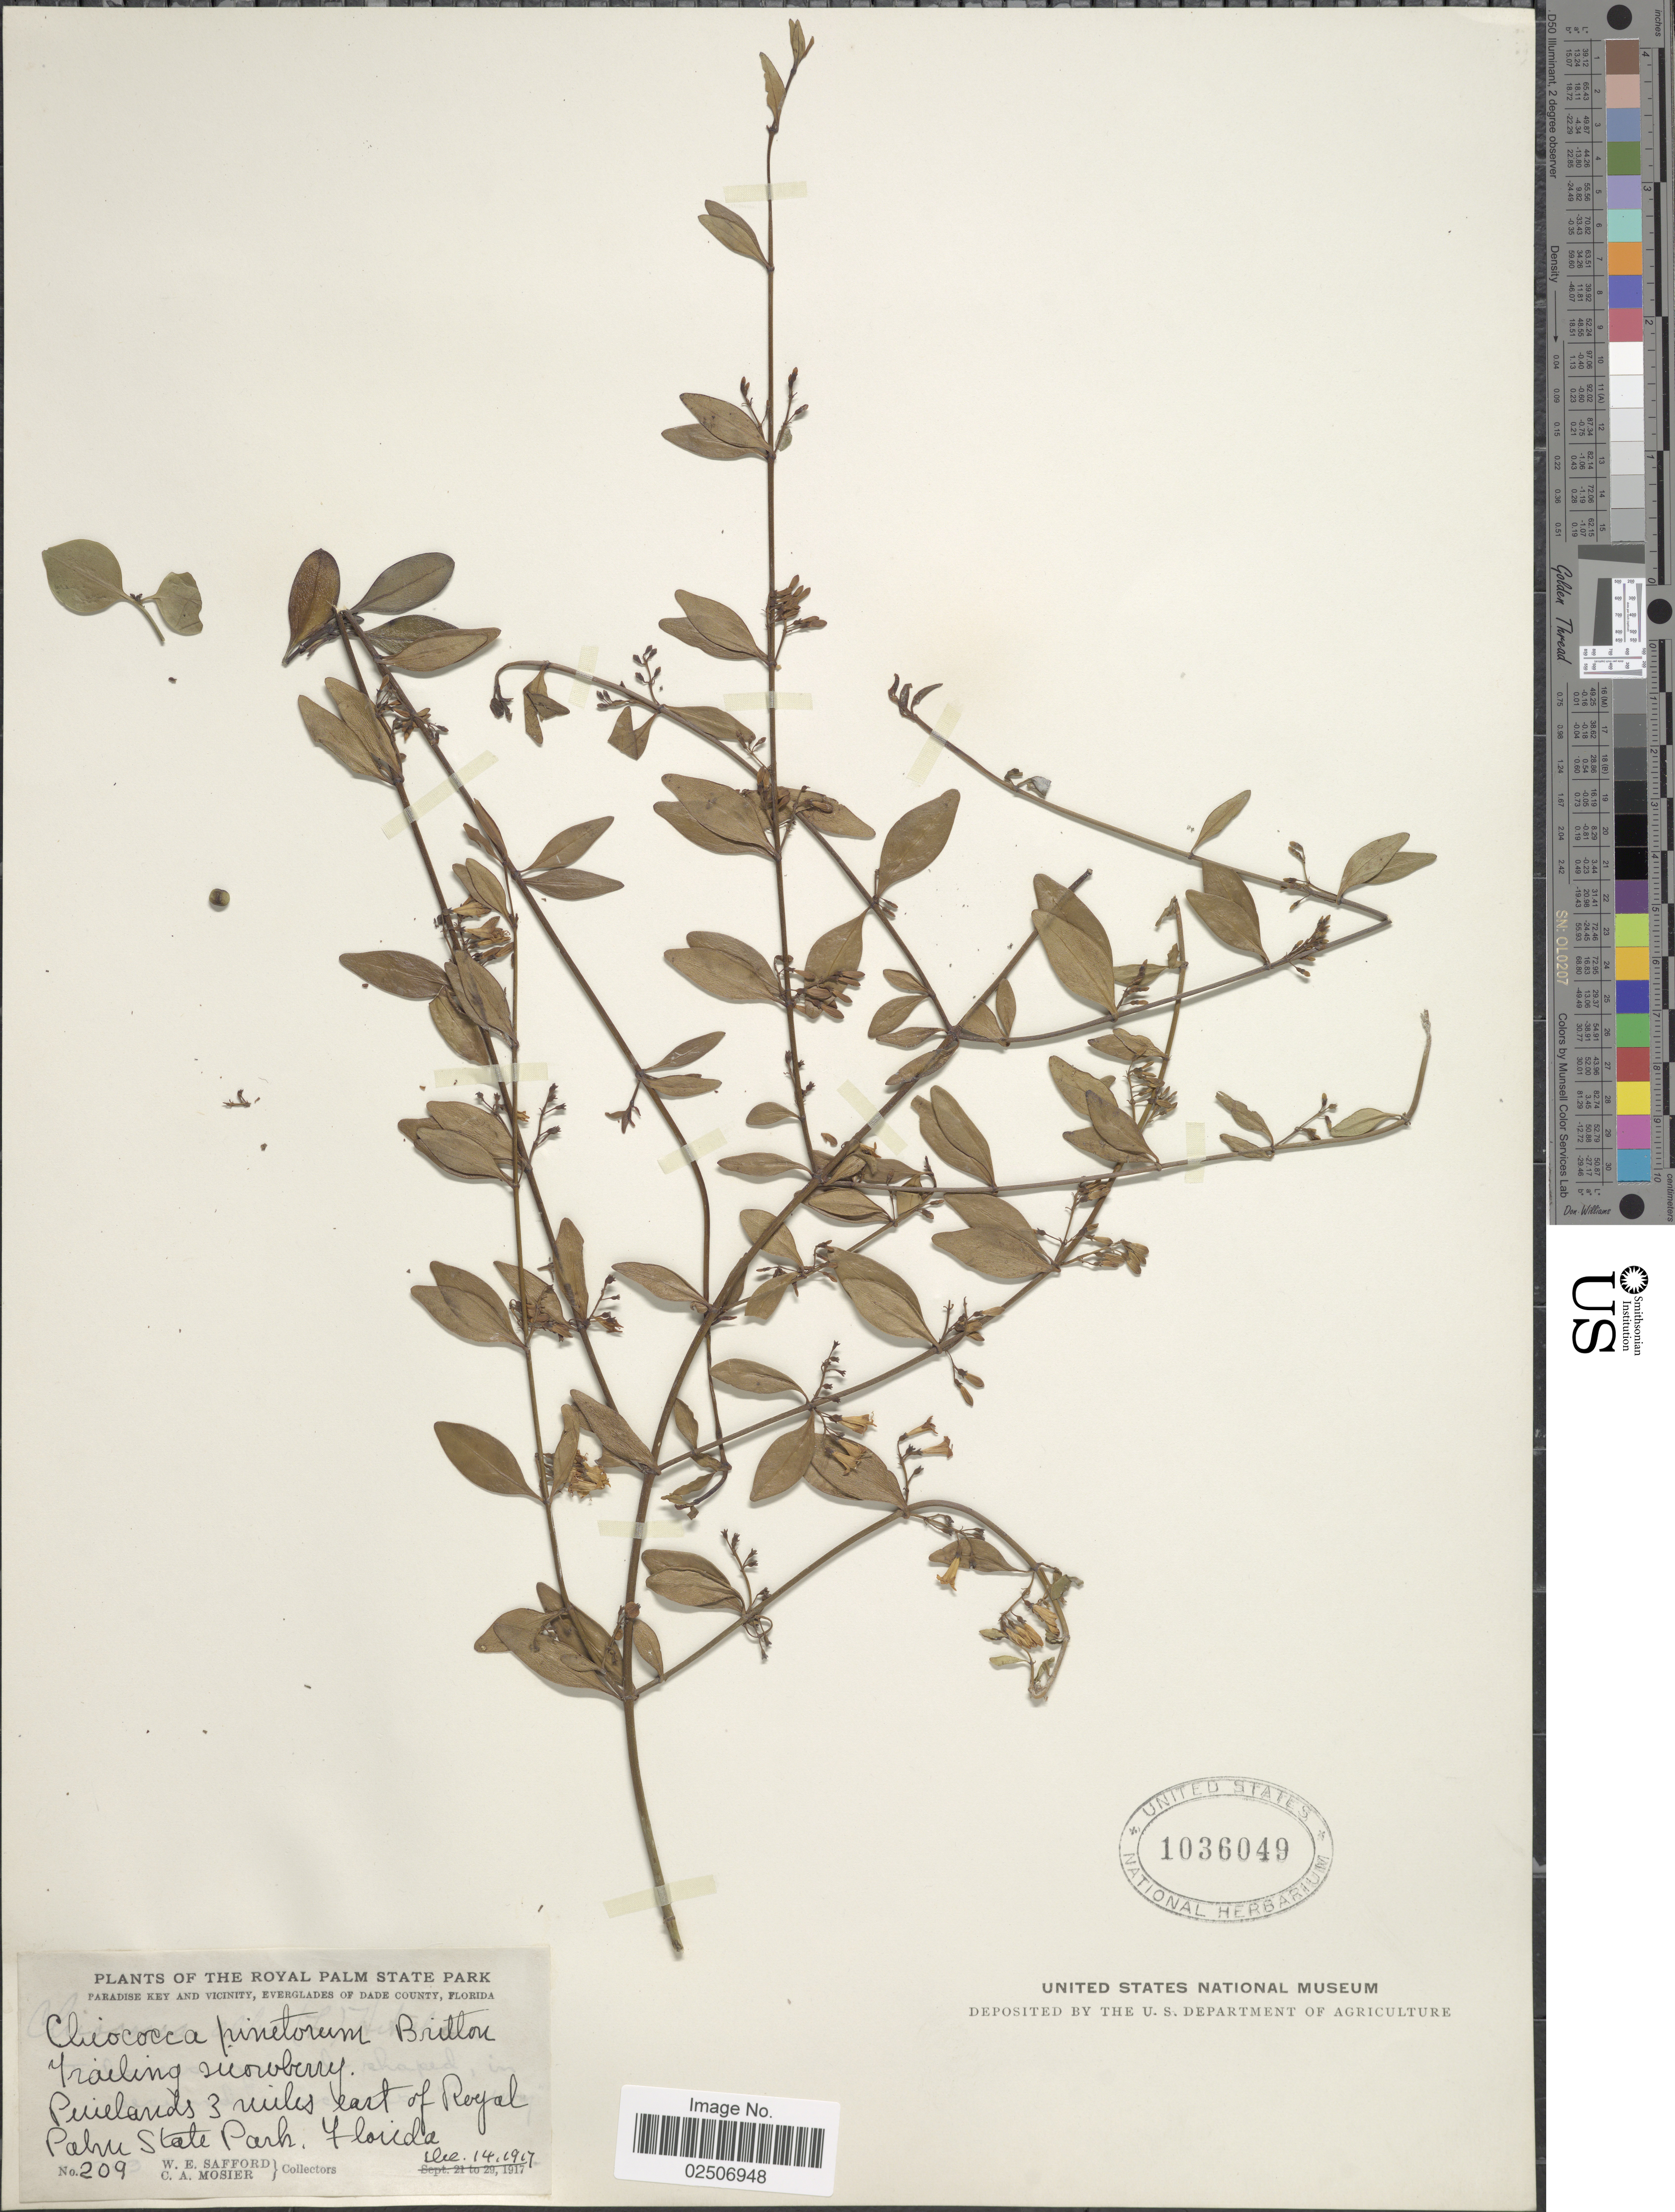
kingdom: Plantae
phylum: Tracheophyta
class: Magnoliopsida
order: Gentianales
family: Rubiaceae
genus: Chiococca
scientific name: Chiococca pinetorum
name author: Britton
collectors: W. E. Safford & C. A. Mosier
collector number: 209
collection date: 1917-12-14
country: United States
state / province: Florida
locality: Royal Palm State Park, Paradise Key and vicinity, Everglades of Dade County, Pinelands 3 miles east of Royal Palm State Park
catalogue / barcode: US 1036049